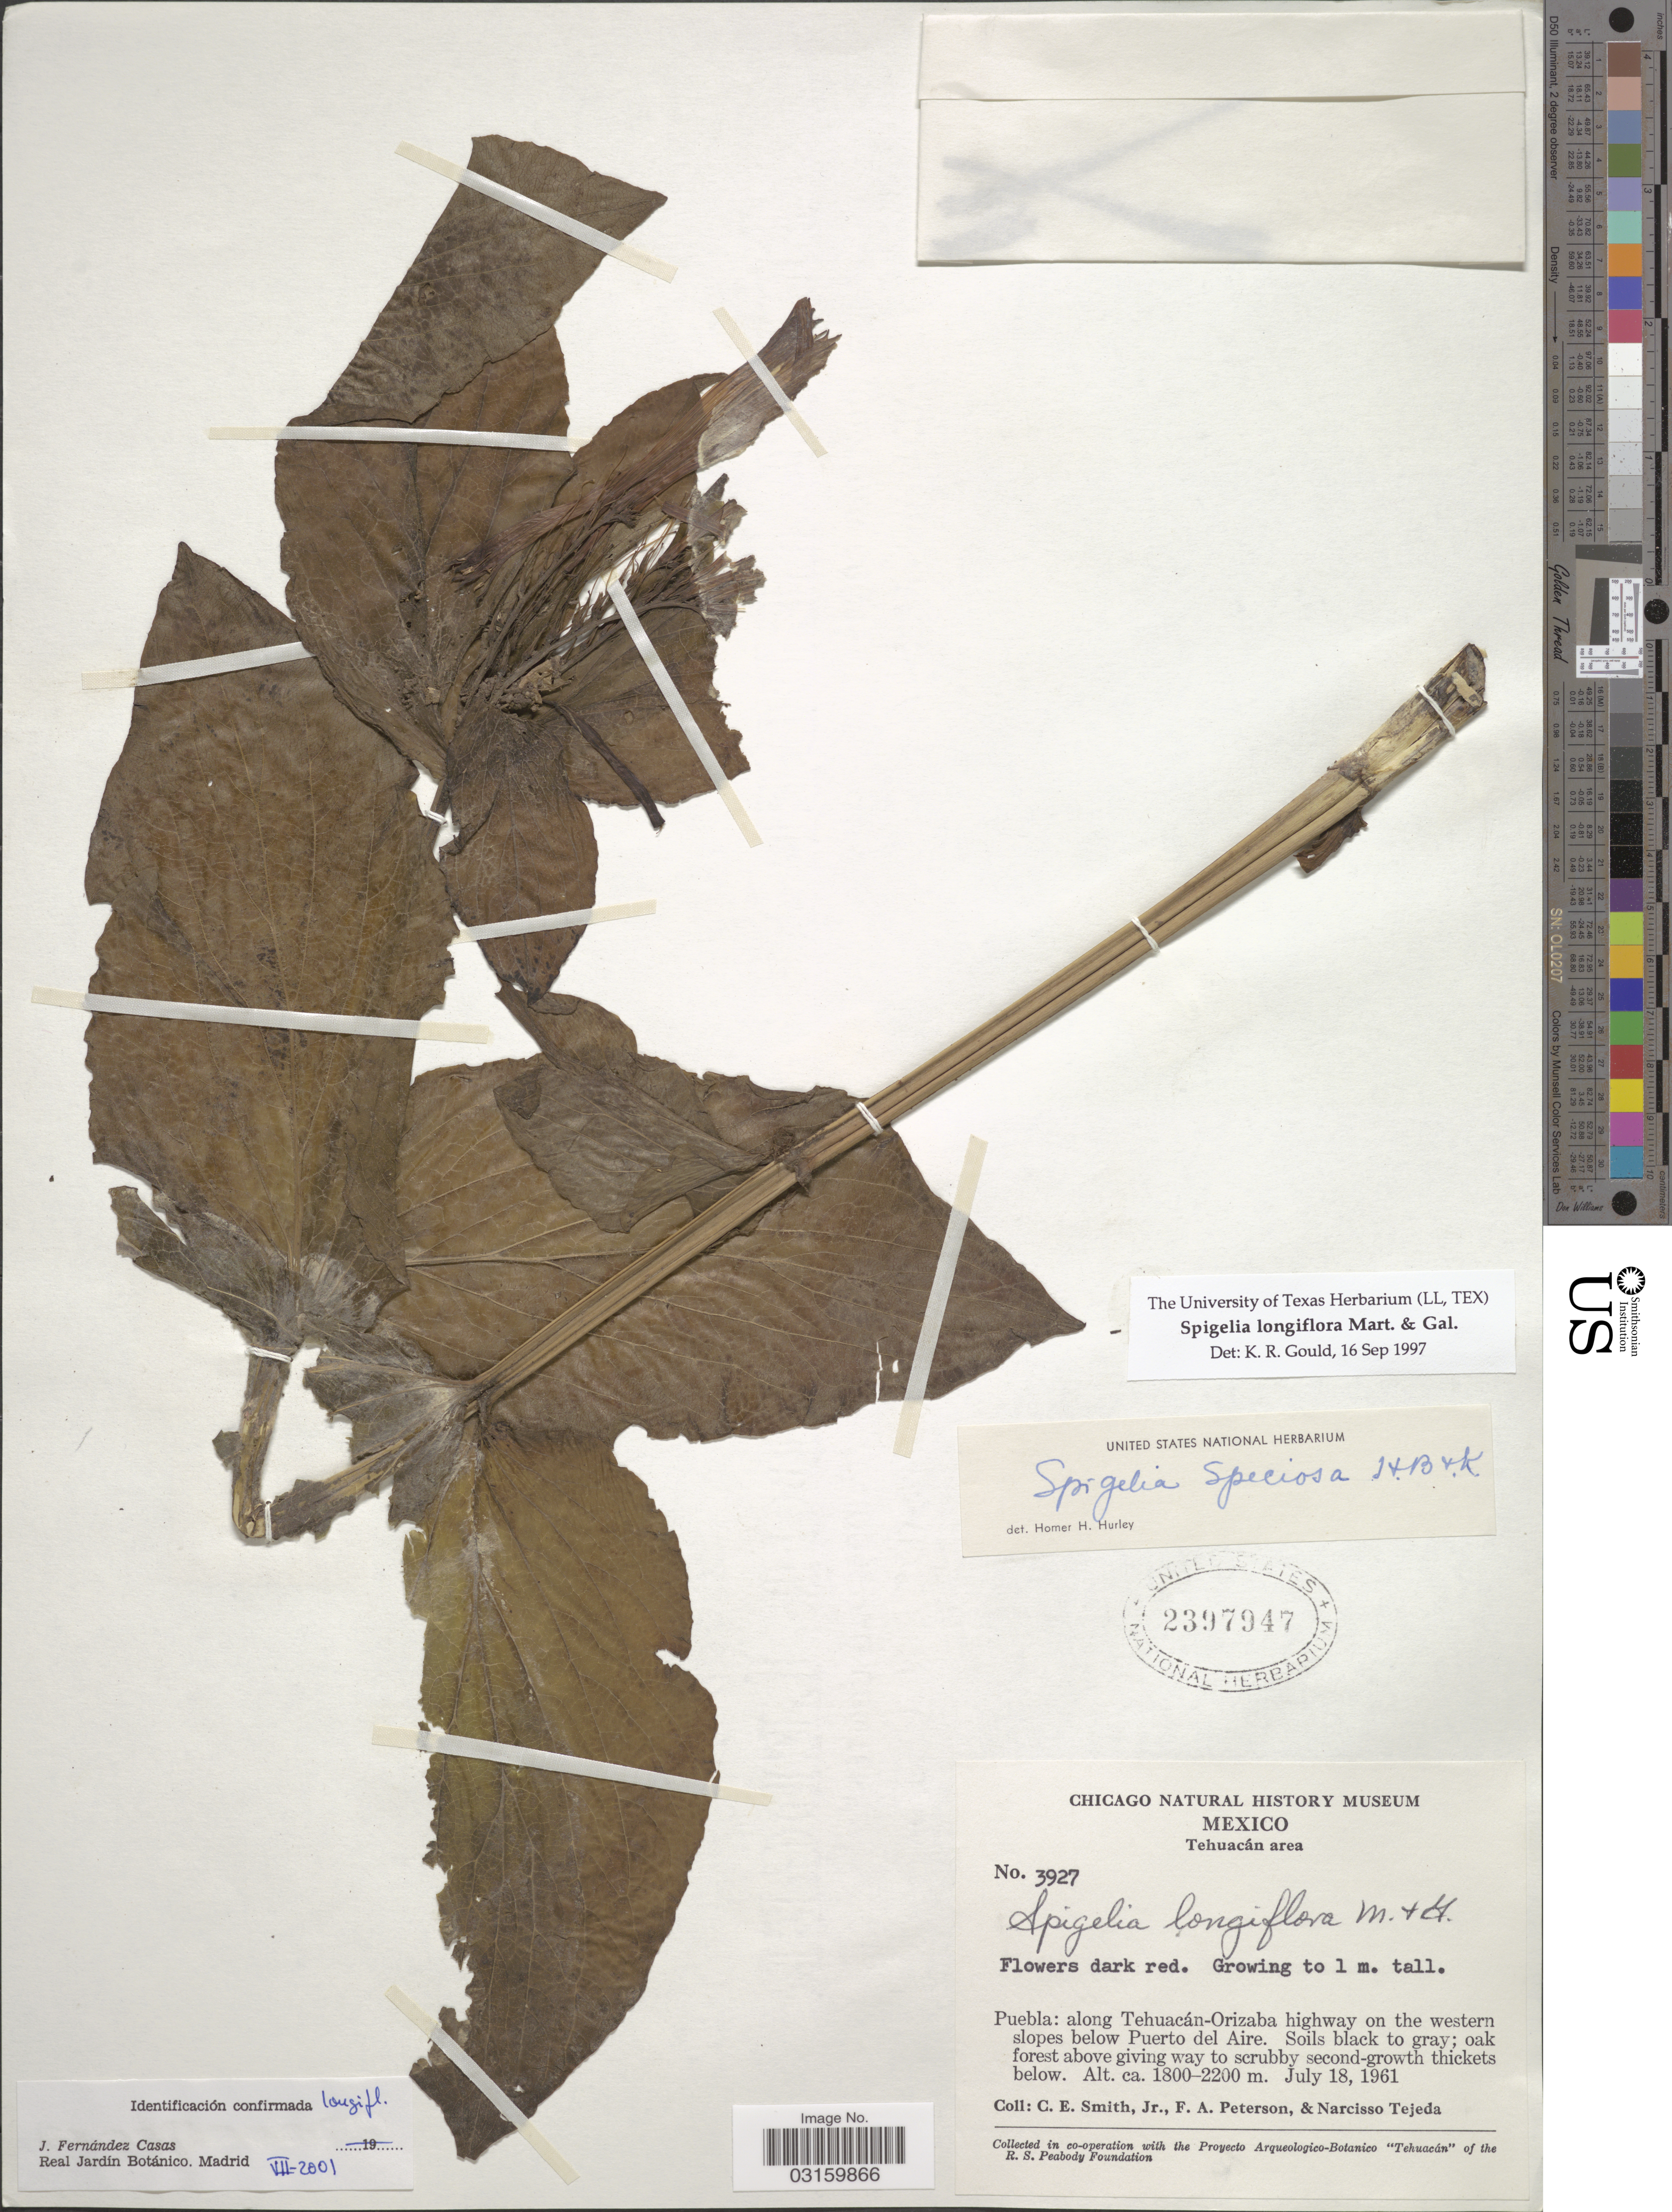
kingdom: Plantae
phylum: Tracheophyta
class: Magnoliopsida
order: Gentianales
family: Loganiaceae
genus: Spigelia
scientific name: Spigelia longiflora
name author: M. Martens & Galeotti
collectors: C. E. Smith Jr., F. A. Peterson & N. Tejeda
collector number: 3927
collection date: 1961-07-18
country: Mexico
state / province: Puebla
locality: Tehuacán area, Puebla: along Tehuacán-Orizaba highway on the western slopes below Puerto del Aire.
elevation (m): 1800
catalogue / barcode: US 2397947